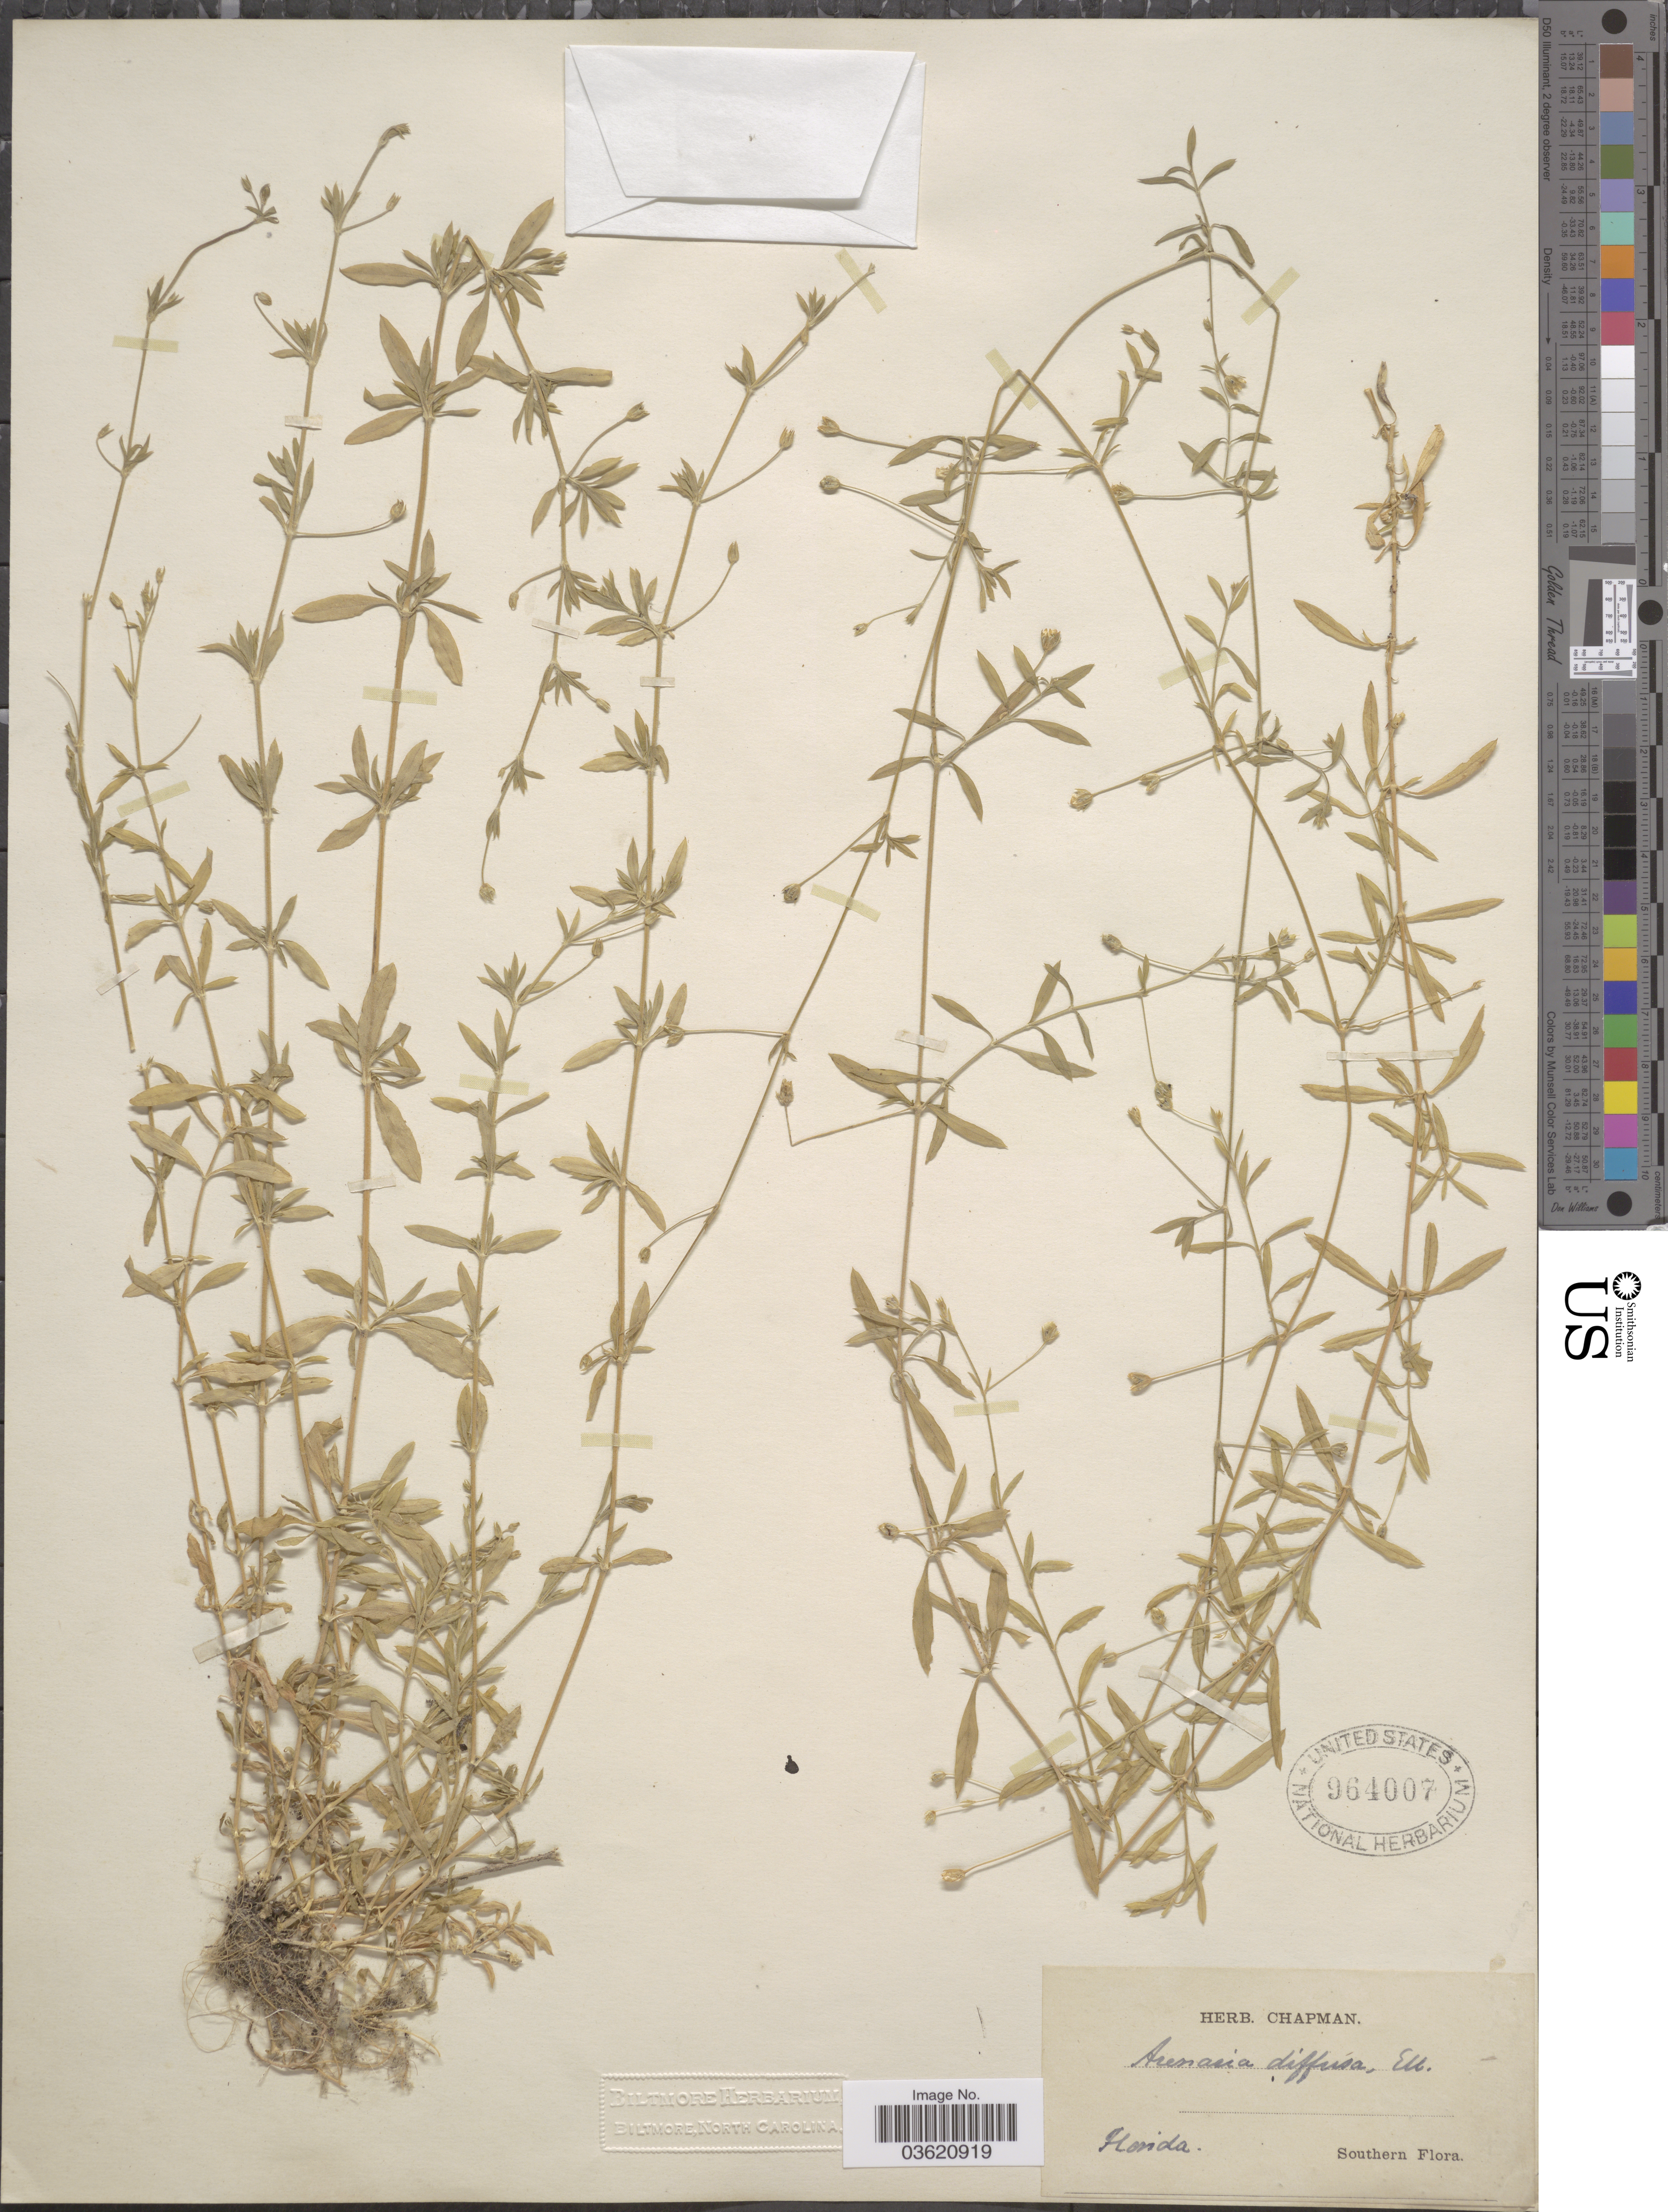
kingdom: Plantae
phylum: Tracheophyta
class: Magnoliopsida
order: Caryophyllales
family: Caryophyllaceae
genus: Arenaria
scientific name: Arenaria lanuginosa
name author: (Michx.) Rohrb.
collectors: ex herb. Chapman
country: United States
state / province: Florida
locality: Southern.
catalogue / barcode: US 964007